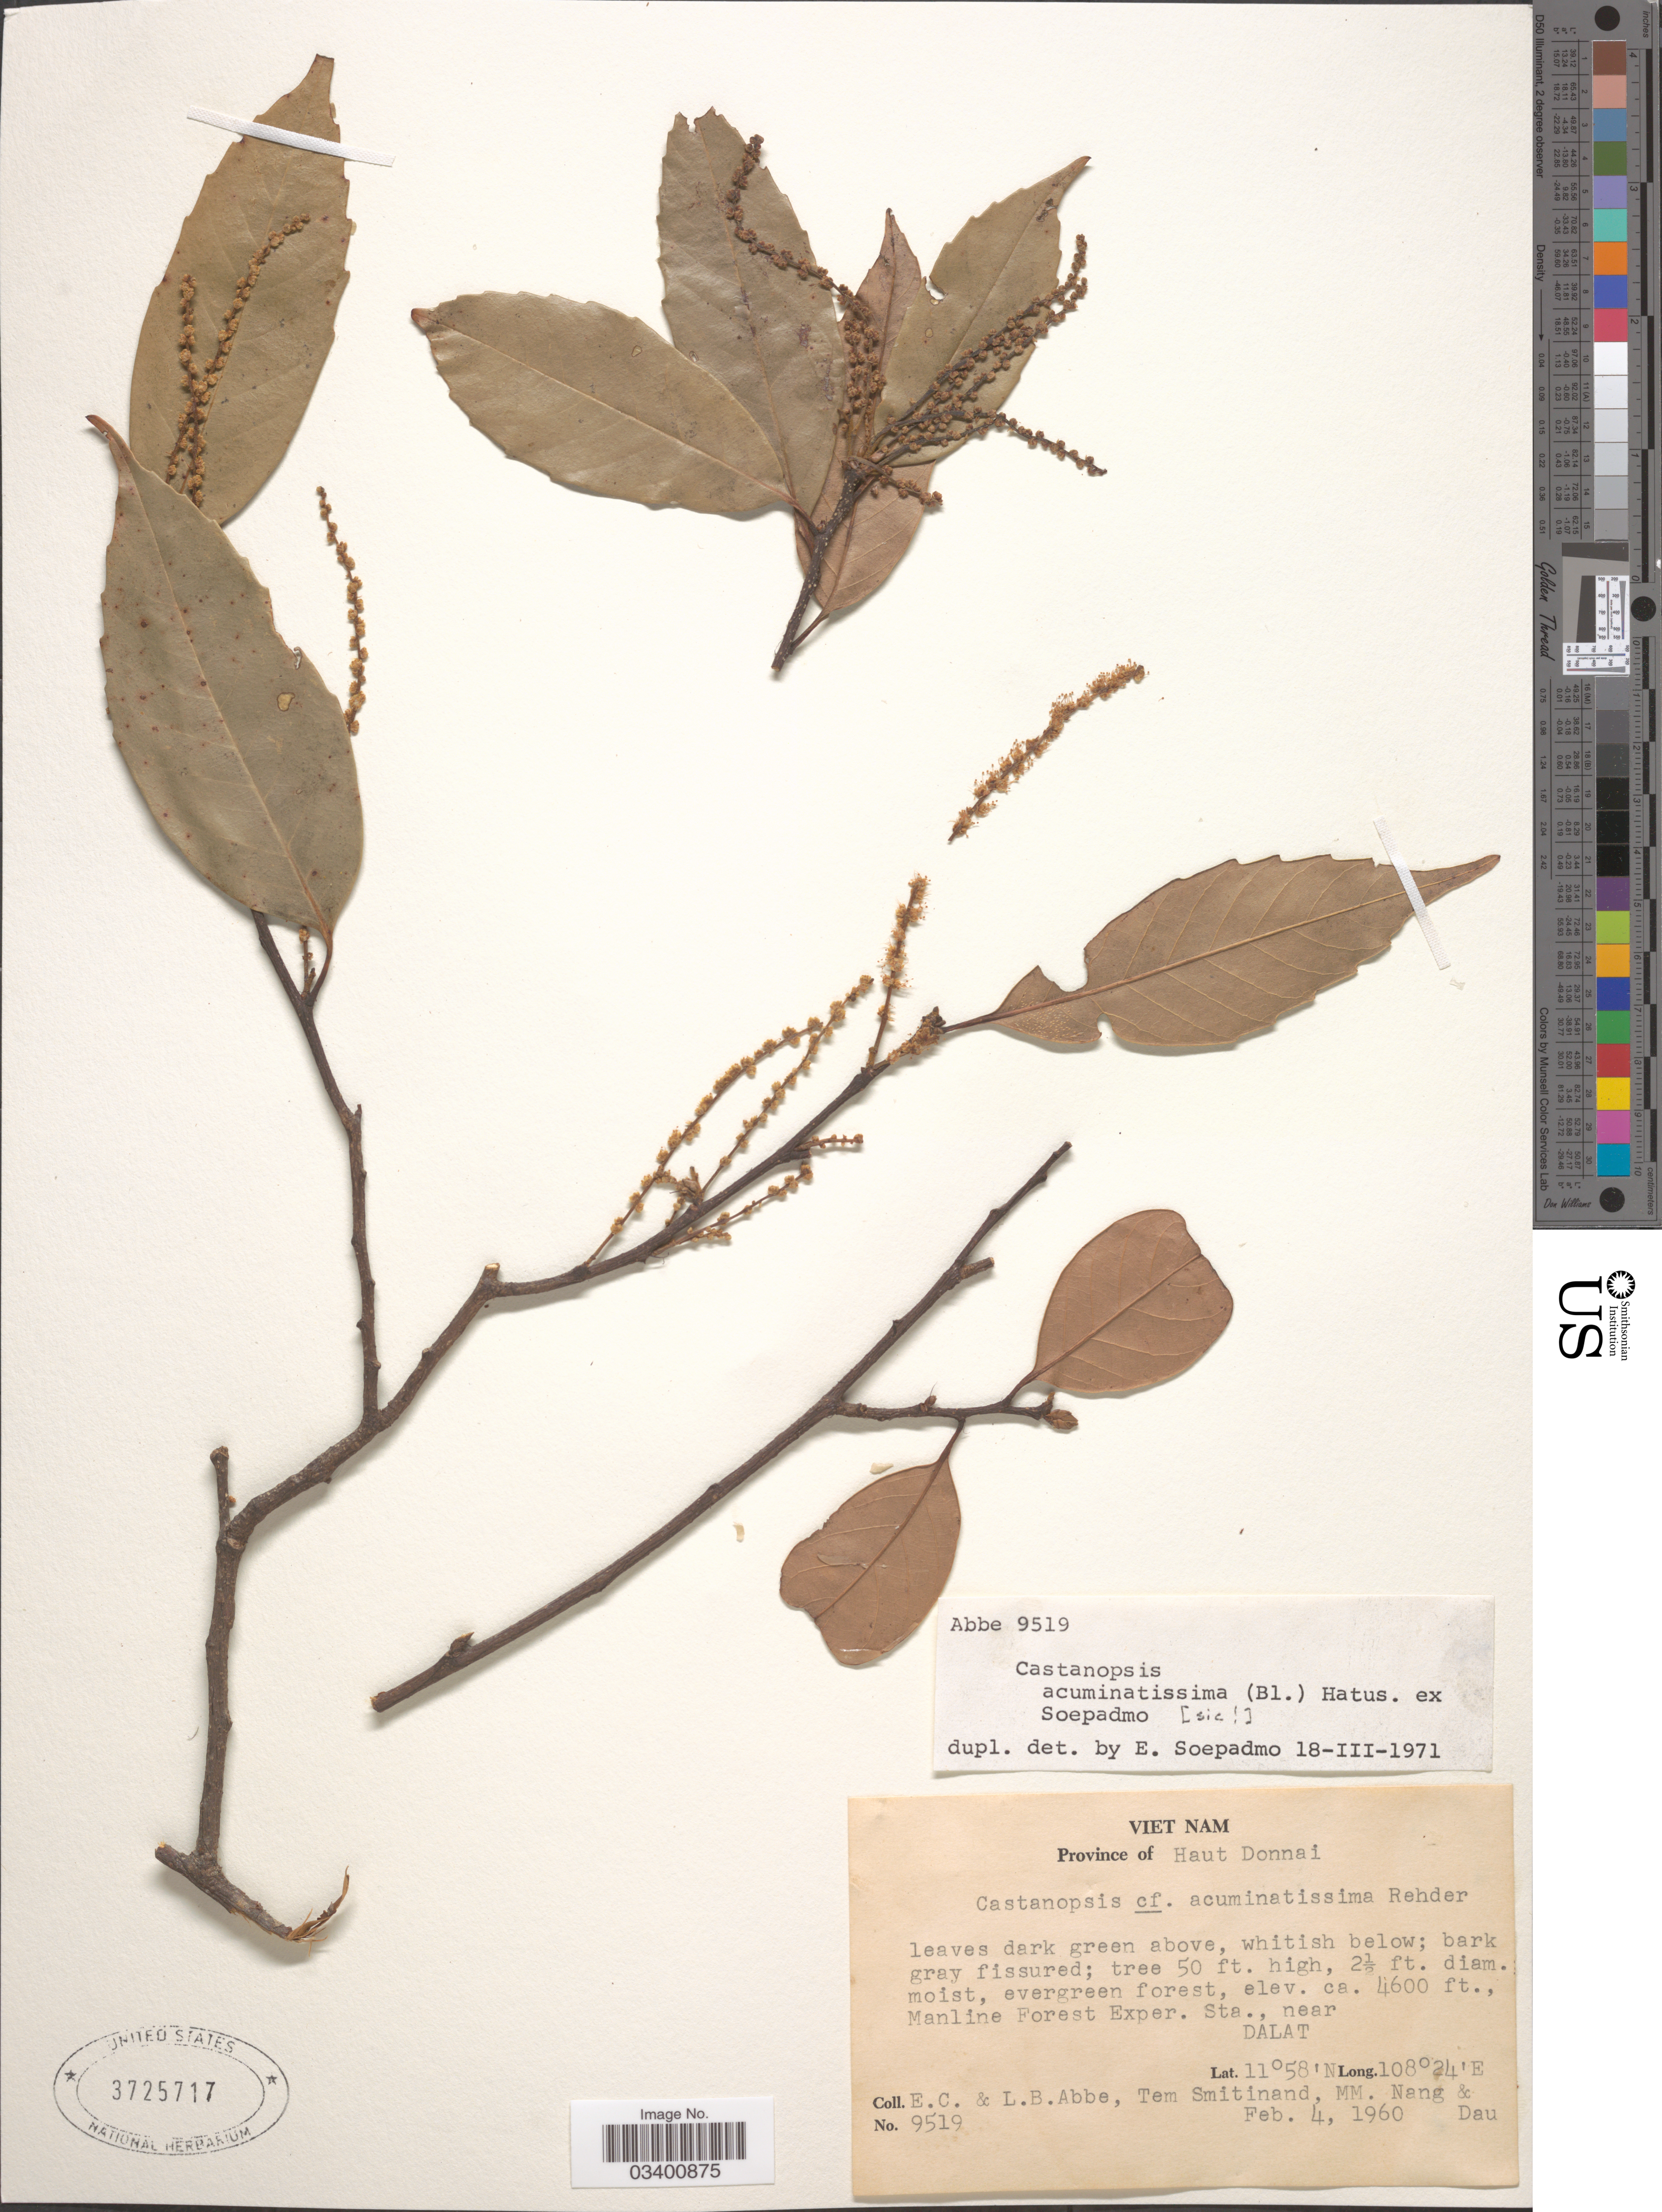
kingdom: Plantae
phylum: Tracheophyta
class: Magnoliopsida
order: Fagales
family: Fagaceae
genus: Castanopsis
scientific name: Castanopsis acuminatissima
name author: (Blume) A. DC.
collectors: E. C. Abbe, L. B. Abbe, T. Smitinand, M. Nang & -- Dau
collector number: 9519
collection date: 1960-02-04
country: Vietnam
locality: Province of Haut Donnai., Manline Forest Exper. Sta., near Dalat.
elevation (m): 1402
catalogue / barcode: US 3725717